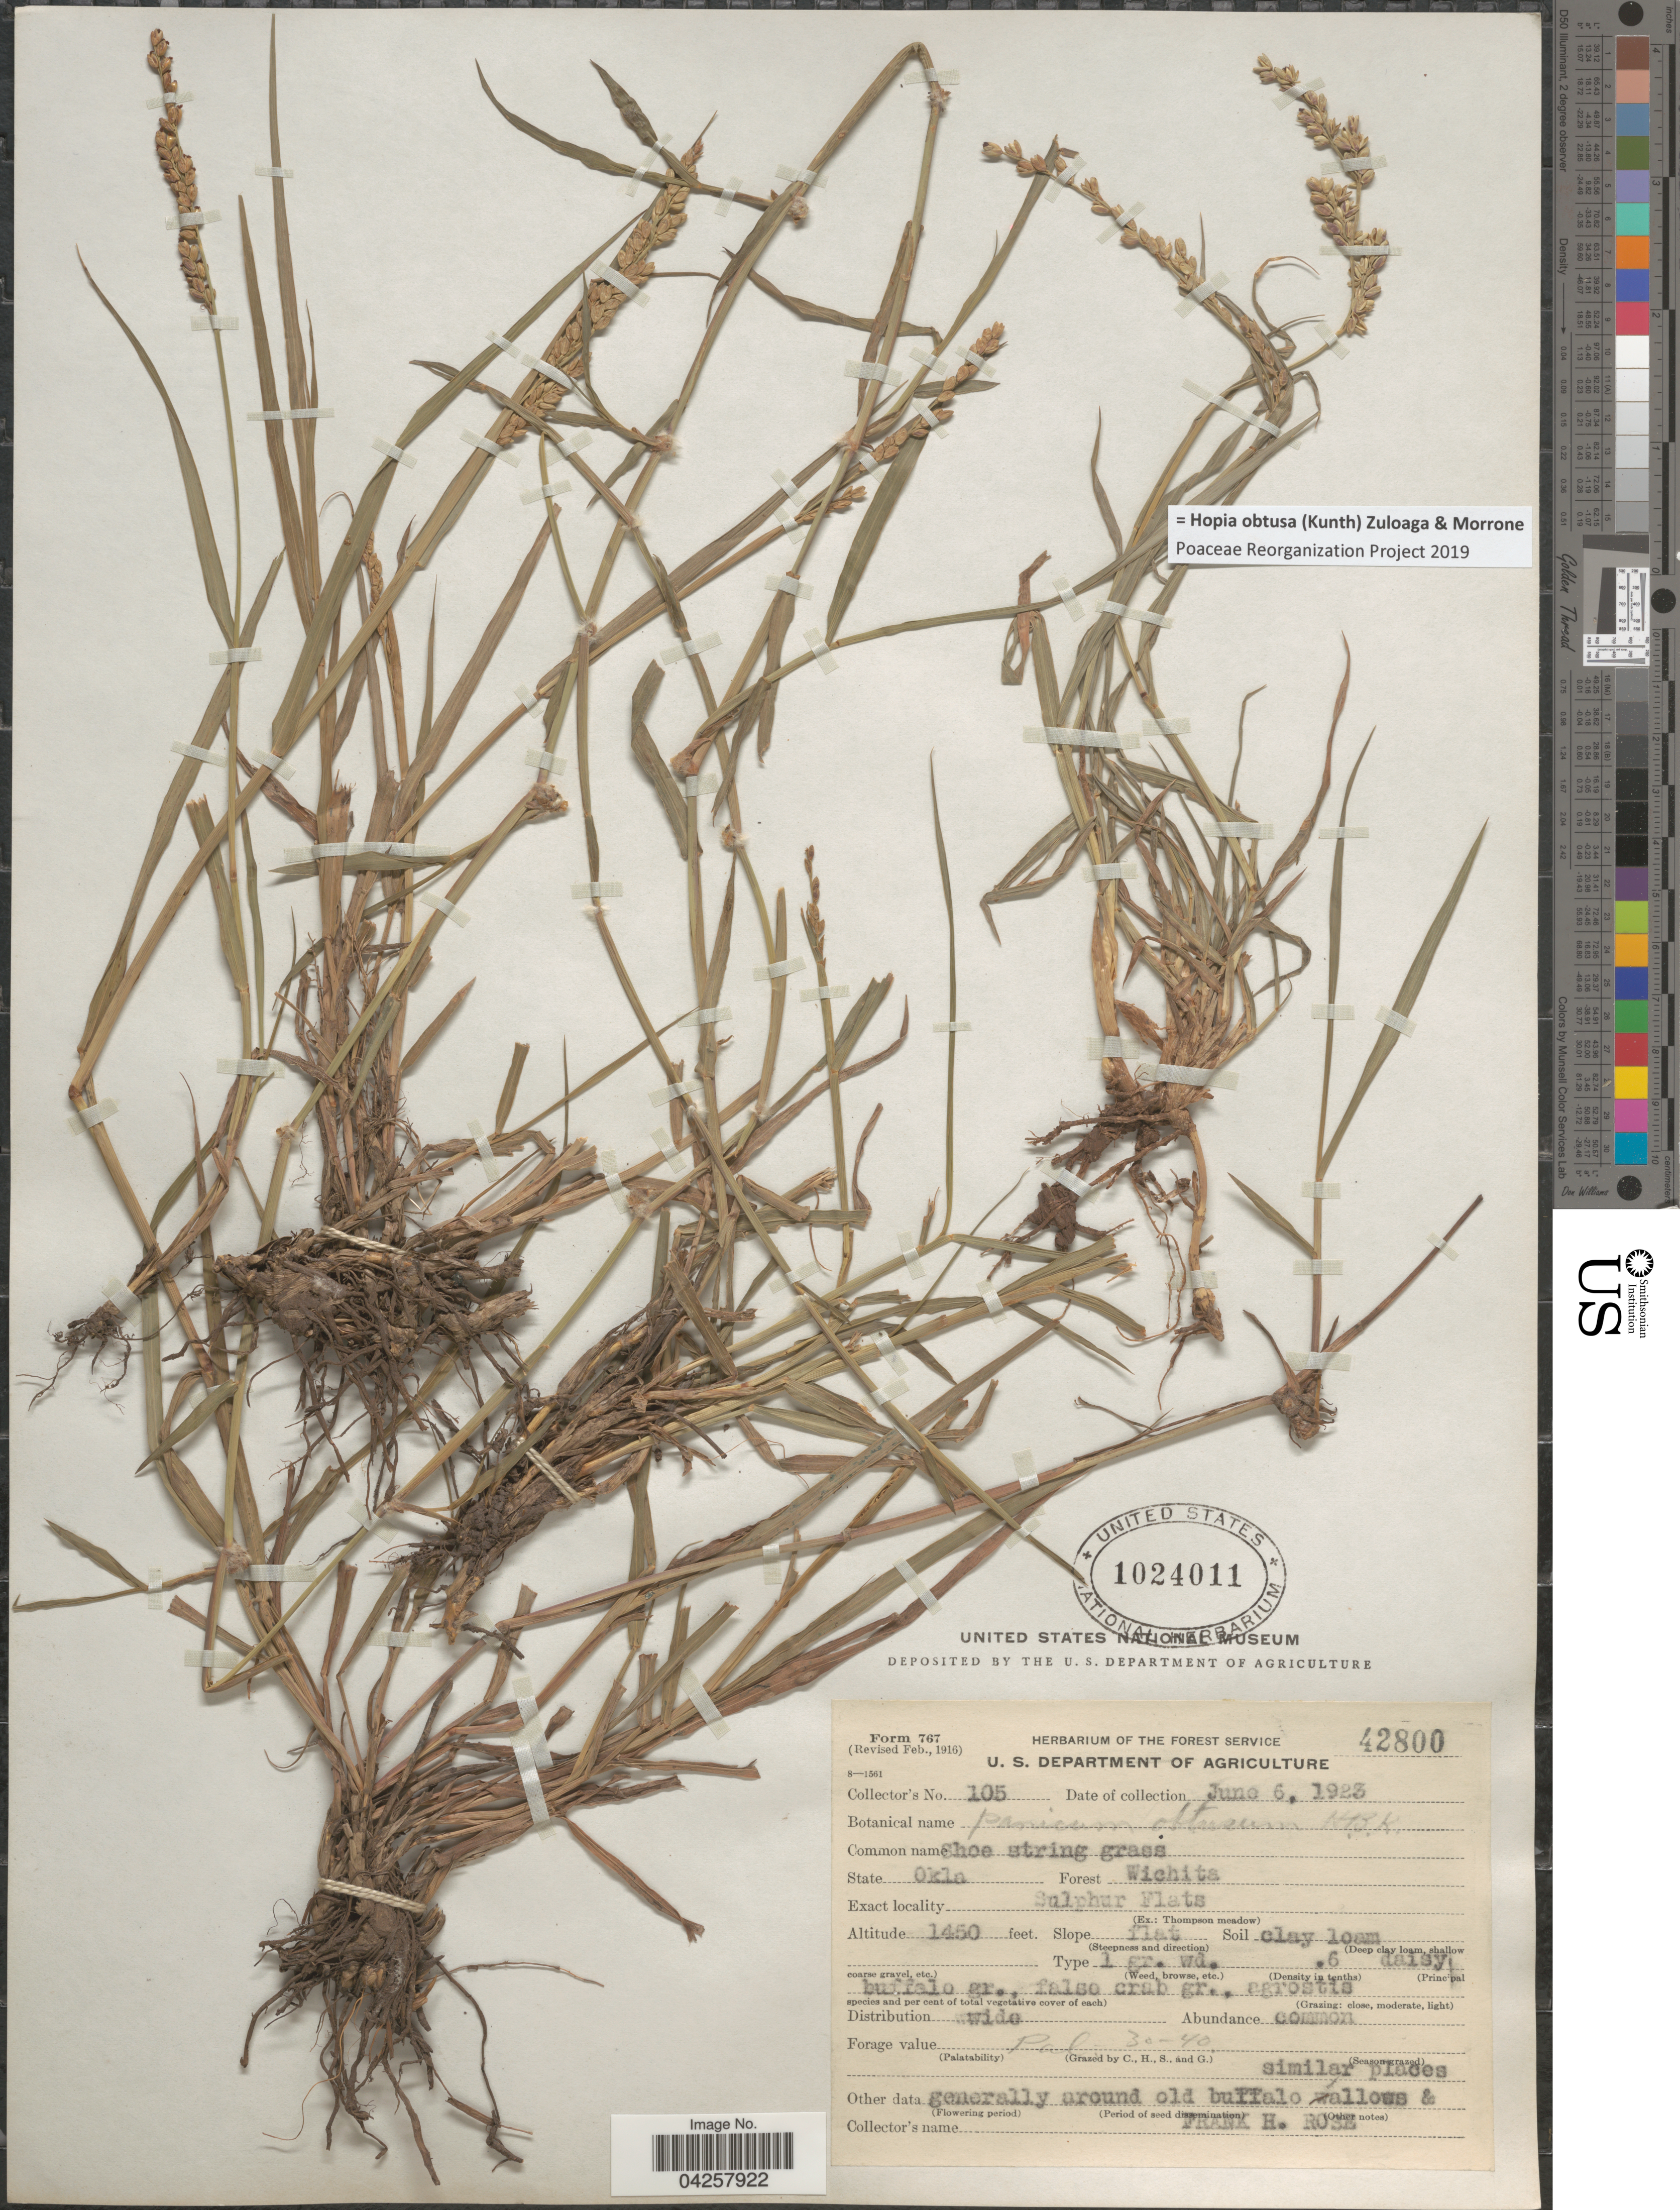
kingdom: Plantae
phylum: Tracheophyta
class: Liliopsida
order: Poales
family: Poaceae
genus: Hopia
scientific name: Hopia obtusa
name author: (Kunth) Zuloaga & Morrone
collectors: F. H. Rose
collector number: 105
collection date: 1923-06-06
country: United States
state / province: Oklahoma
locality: Forest Wichita. Sulphur Flats.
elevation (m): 442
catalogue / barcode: US 1024011